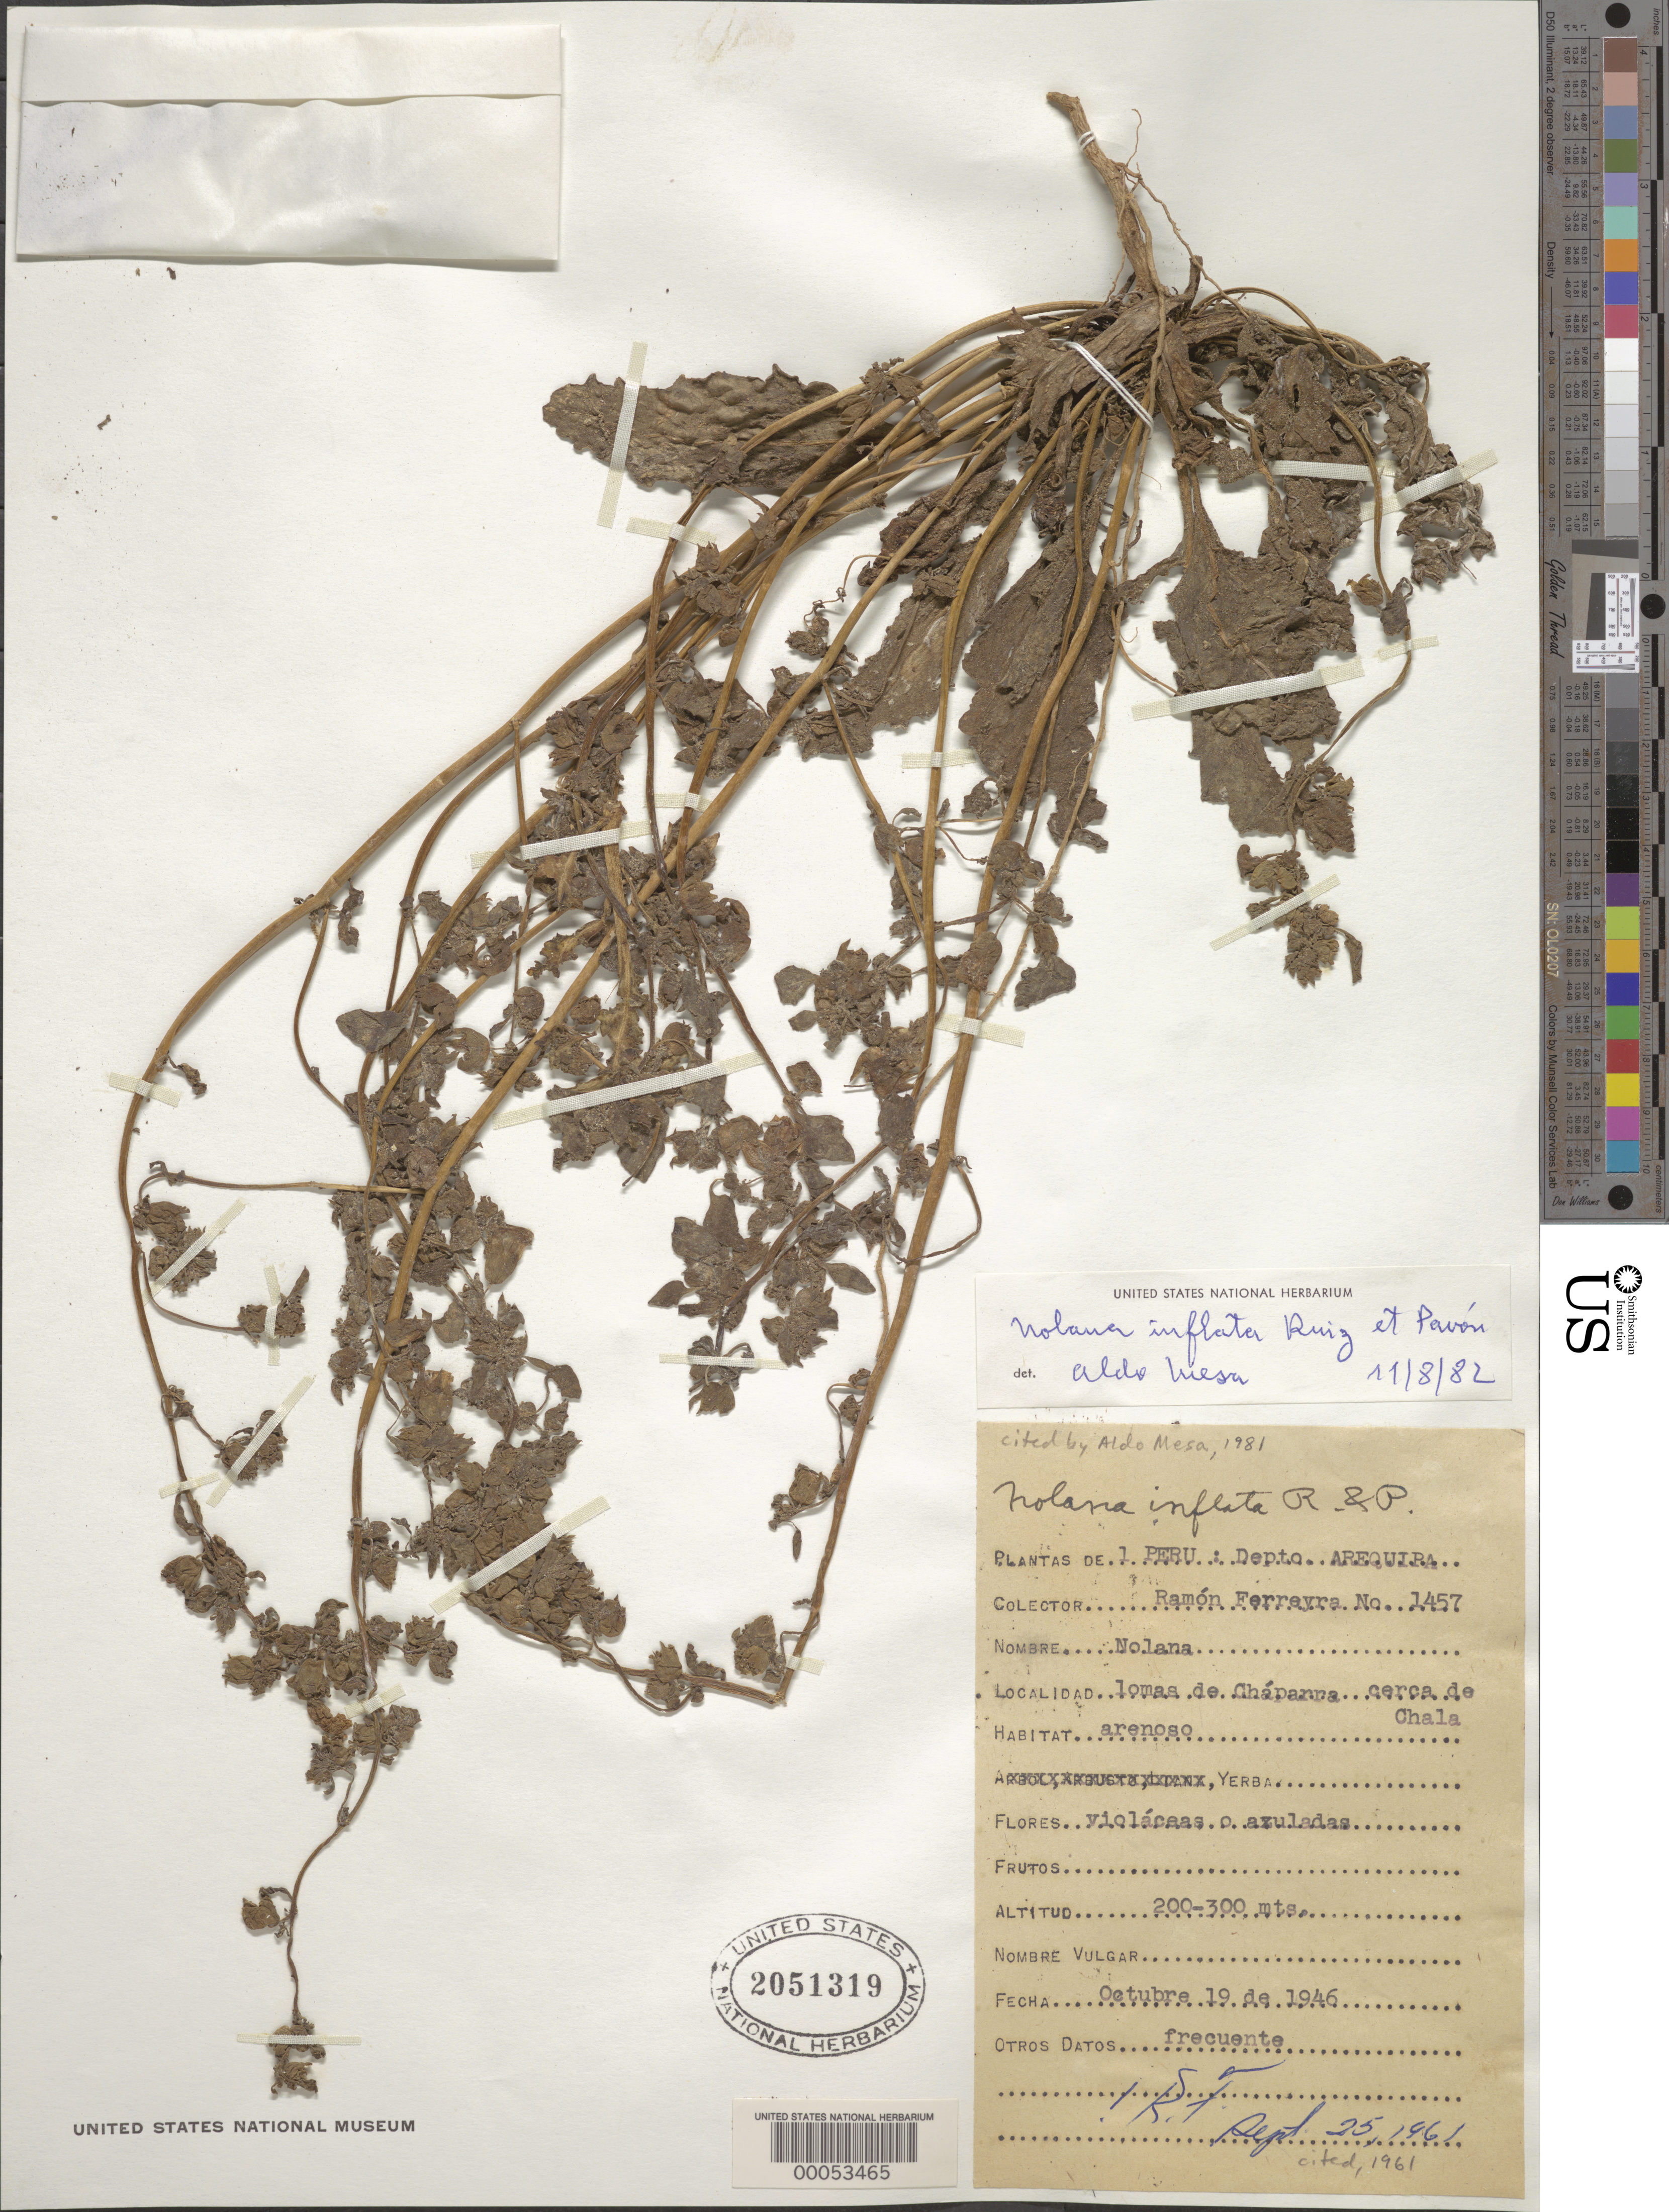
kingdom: Plantae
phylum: Tracheophyta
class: Magnoliopsida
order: Solanales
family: Solanaceae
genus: Nolana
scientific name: Nolana inflata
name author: (Pav.) Ruiz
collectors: R. A. Ferreyra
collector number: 1457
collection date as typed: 19 Oct 1946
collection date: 1946-10-19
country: Peru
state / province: Arequipa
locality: Lomas de Cháparra, cerca de Chala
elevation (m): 200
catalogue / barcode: US 2051319